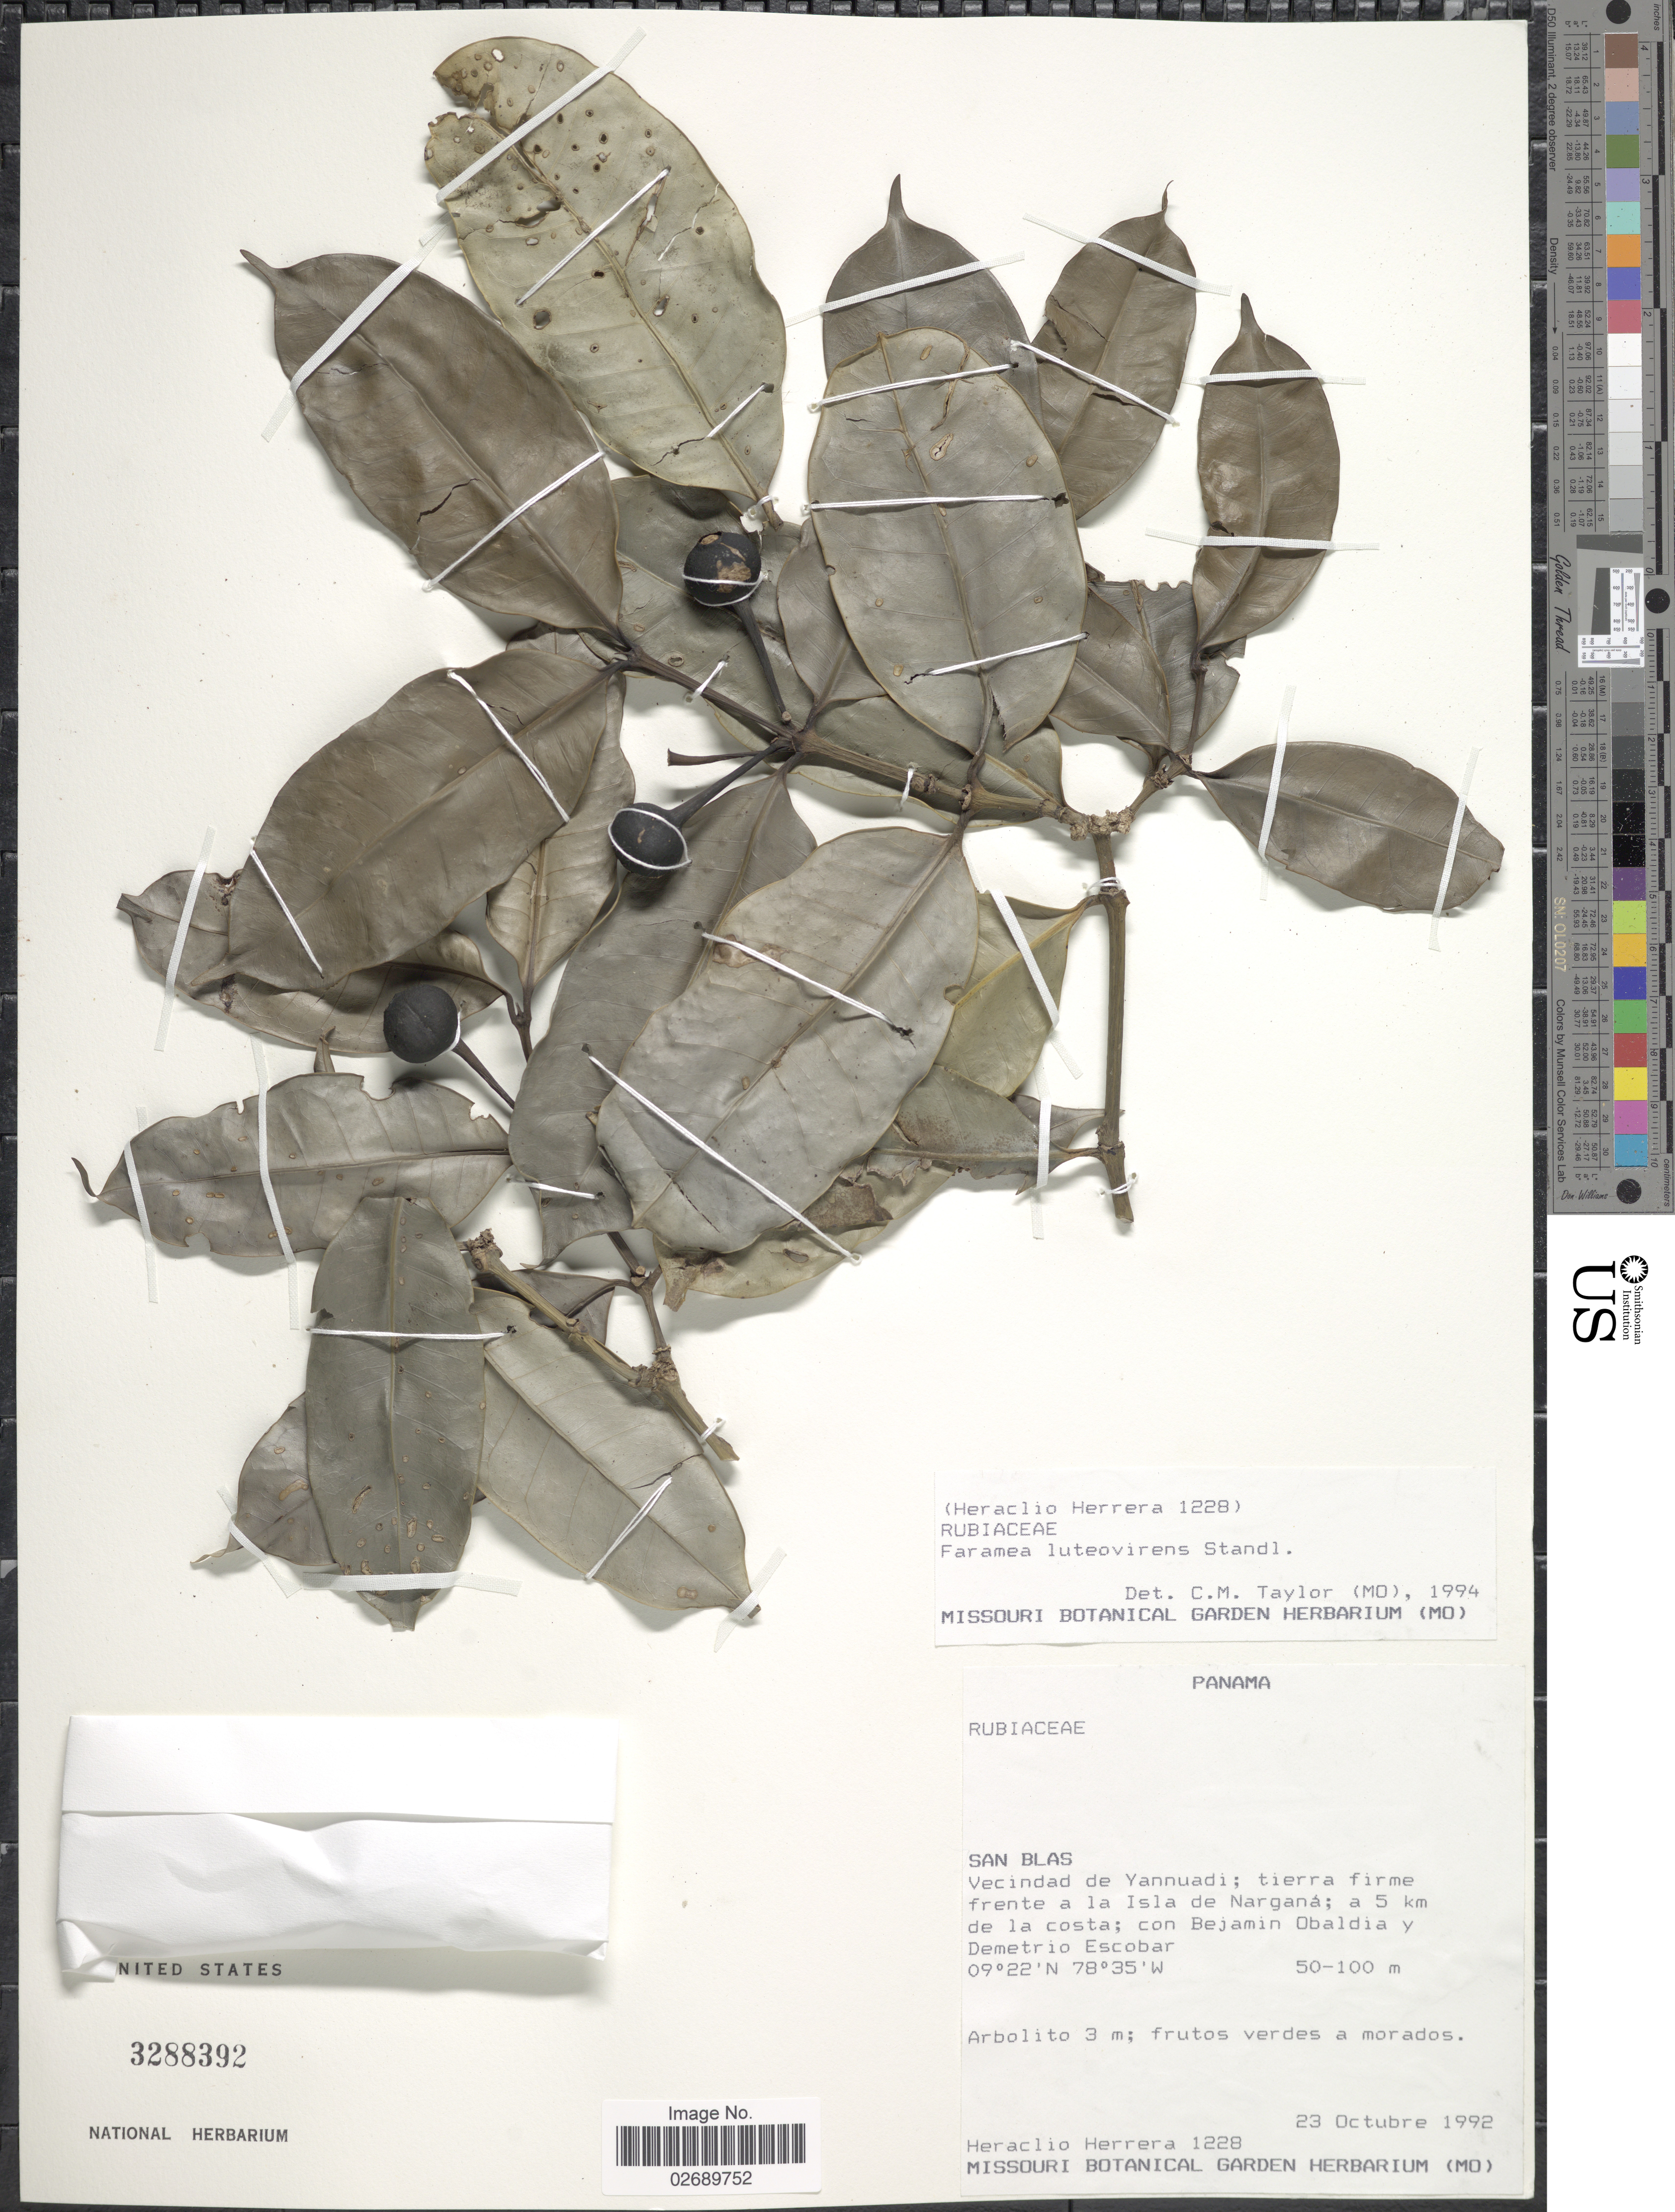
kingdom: Plantae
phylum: Tracheophyta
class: Magnoliopsida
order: Gentianales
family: Rubiaceae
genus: Faramea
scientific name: Faramea luteovirens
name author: Standl.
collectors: H. Herrera, B. Obaldia & D. Escobar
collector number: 1228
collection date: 1992-10-23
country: Panama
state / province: Kuna Yala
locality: San Blas. Vecindad de Yannuadi; tierra firme frente a la Isla de Nargana; a 5 km de la costa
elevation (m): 50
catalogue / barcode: US 3288392